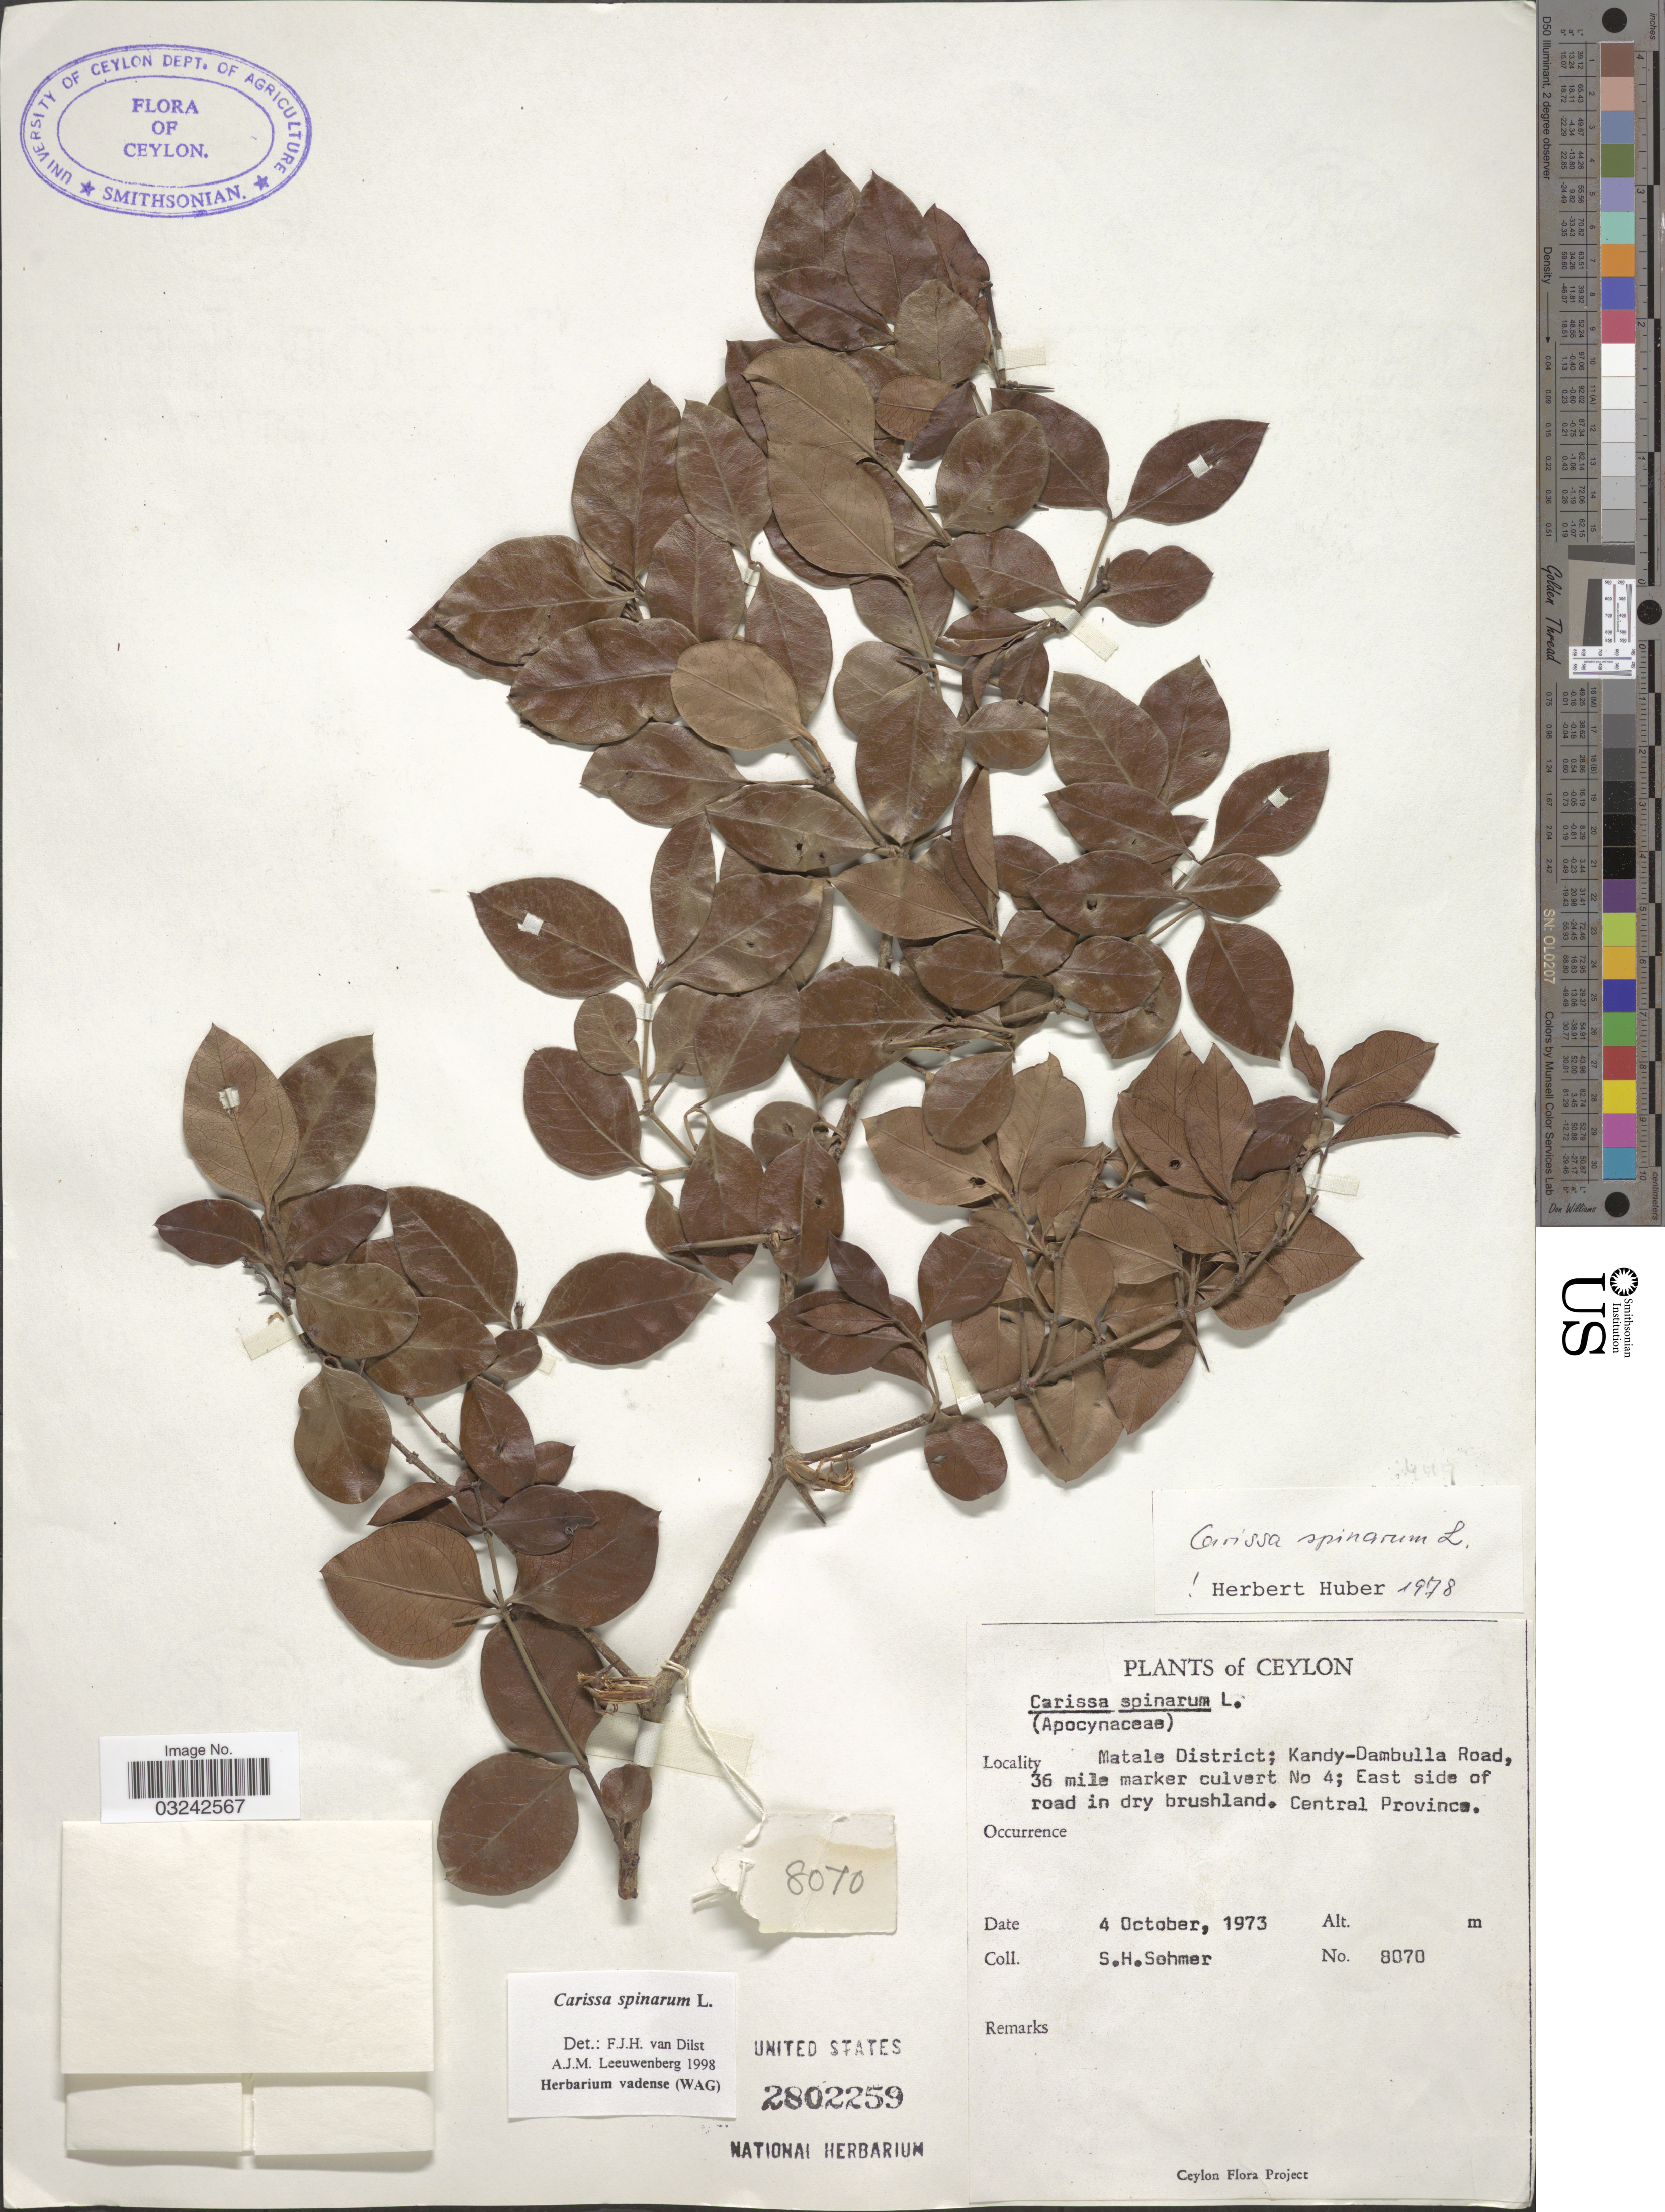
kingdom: Plantae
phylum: Tracheophyta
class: Magnoliopsida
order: Gentianales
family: Apocynaceae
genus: Carissa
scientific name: Carissa spinarum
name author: L.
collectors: S. H. Sohmer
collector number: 8070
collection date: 1973-10-04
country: Sri Lanka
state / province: Central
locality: Ceylon. Matale District; Kandy-Dambulla Road, 36 mile marker culvert No 4; East side of road in dry bushland.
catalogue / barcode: US 2802259